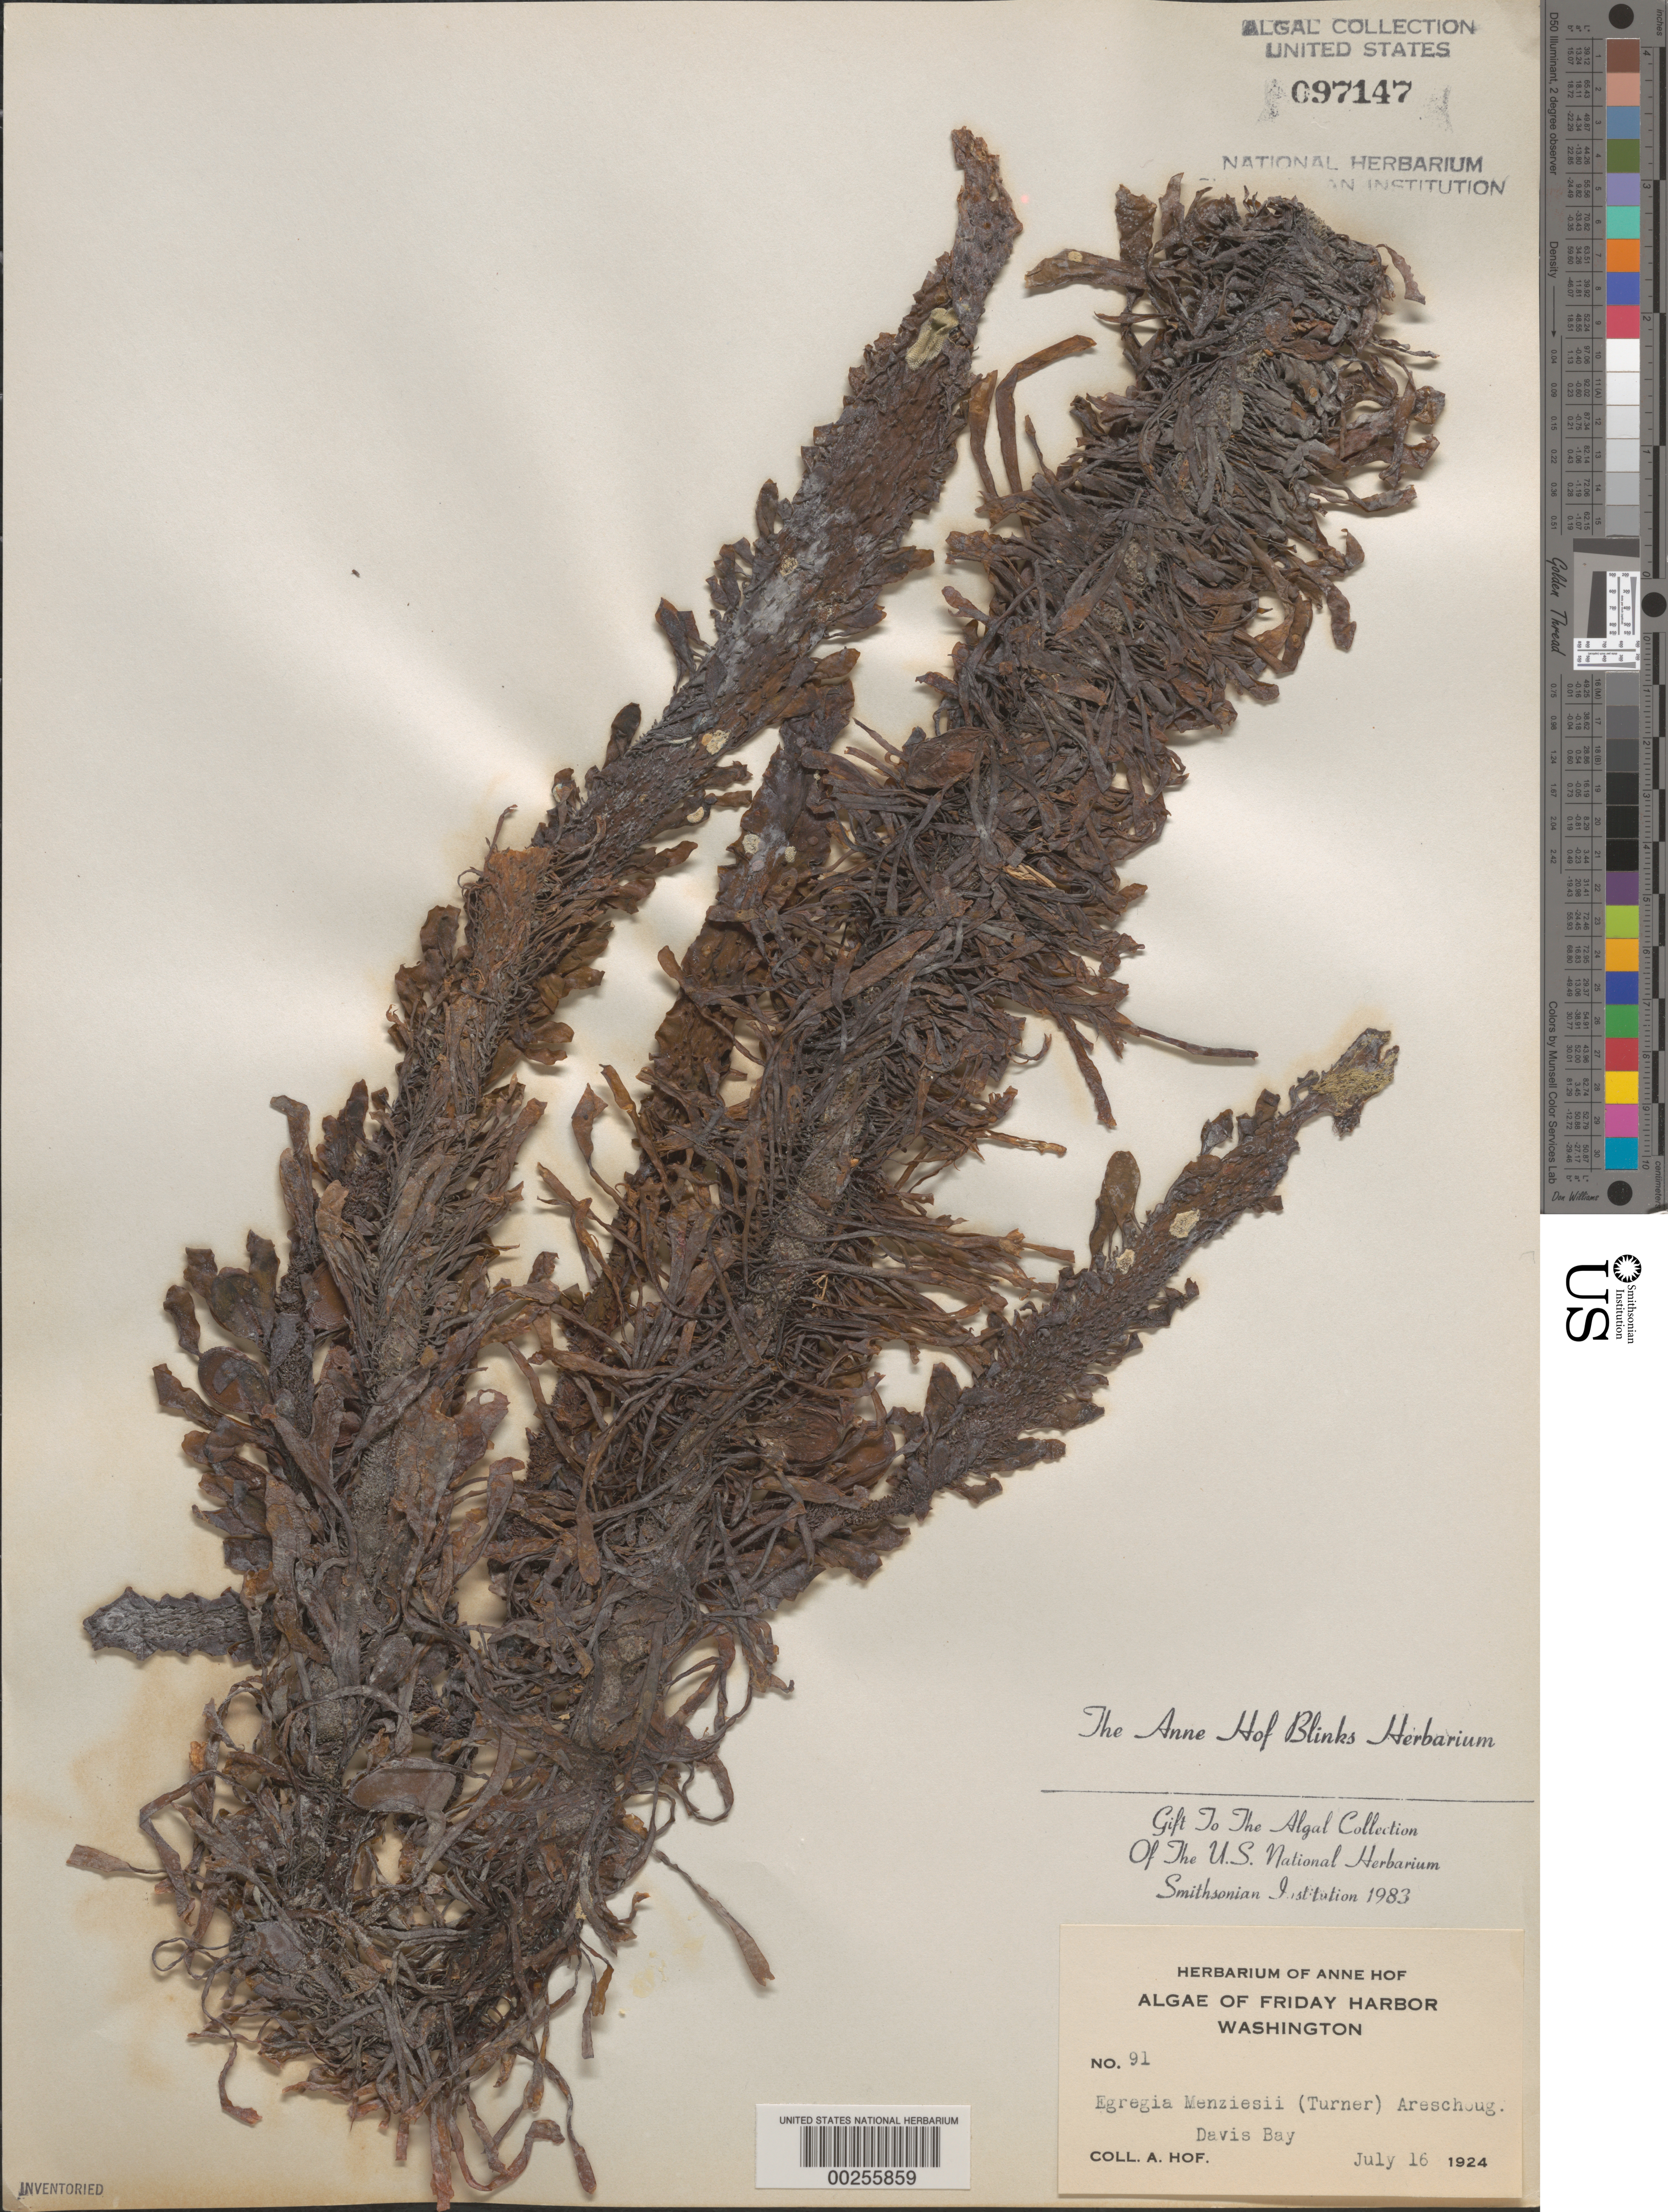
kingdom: Chromista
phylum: Ochrophyta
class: Phaeophyceae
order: Laminariales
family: Lessoniaceae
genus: Egregia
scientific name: Egregia menziesii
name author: (Turner) Aresch.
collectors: A. Blinks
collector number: AHB 91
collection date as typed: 16 Jul 1924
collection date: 1924-07-16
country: United States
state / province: Washington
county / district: San Juan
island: San Juan Island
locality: Davis Bay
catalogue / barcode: US 97147